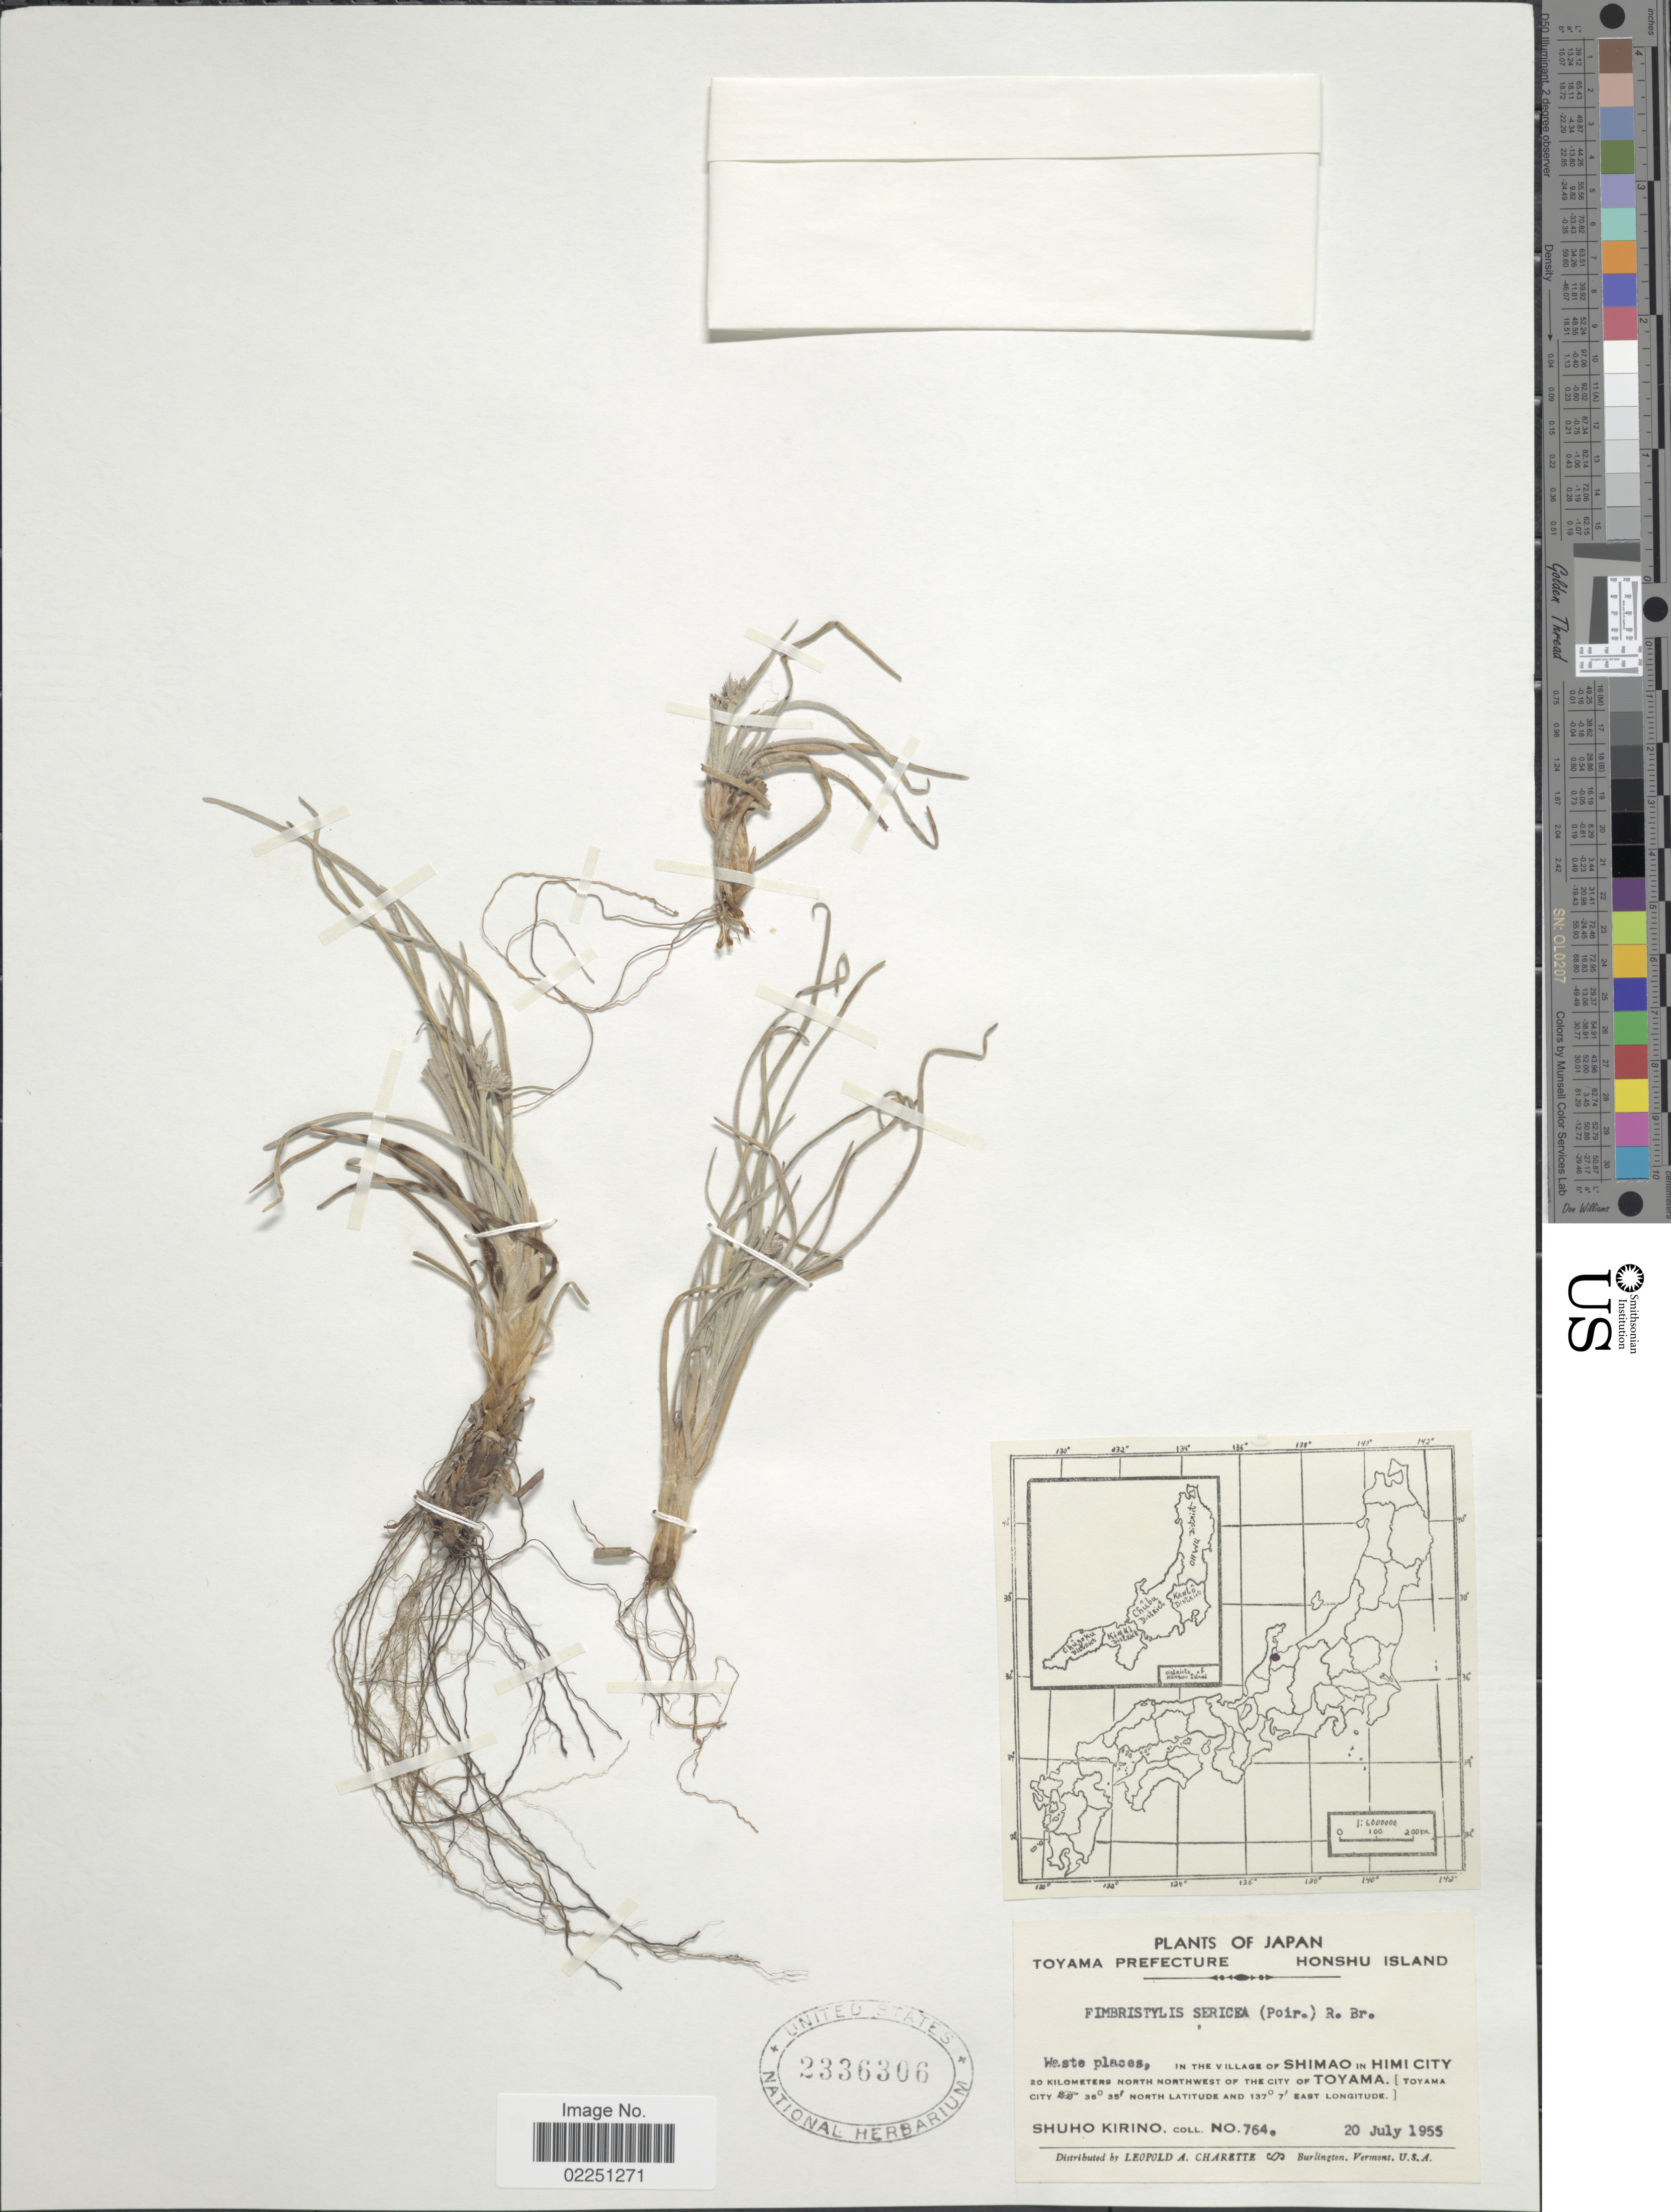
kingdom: Plantae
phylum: Tracheophyta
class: Liliopsida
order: Poales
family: Cyperaceae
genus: Fimbristylis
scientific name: Fimbristylis sericea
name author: (Poir.) R. Br.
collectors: S. Kirino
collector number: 764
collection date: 1955-07-20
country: Japan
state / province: Toyama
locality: Toyama Prefecture, Honshu Island, in the village of Shimao in Himi City, 20 kilometers north northwest of the city of Toyama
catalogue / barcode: US 2336306